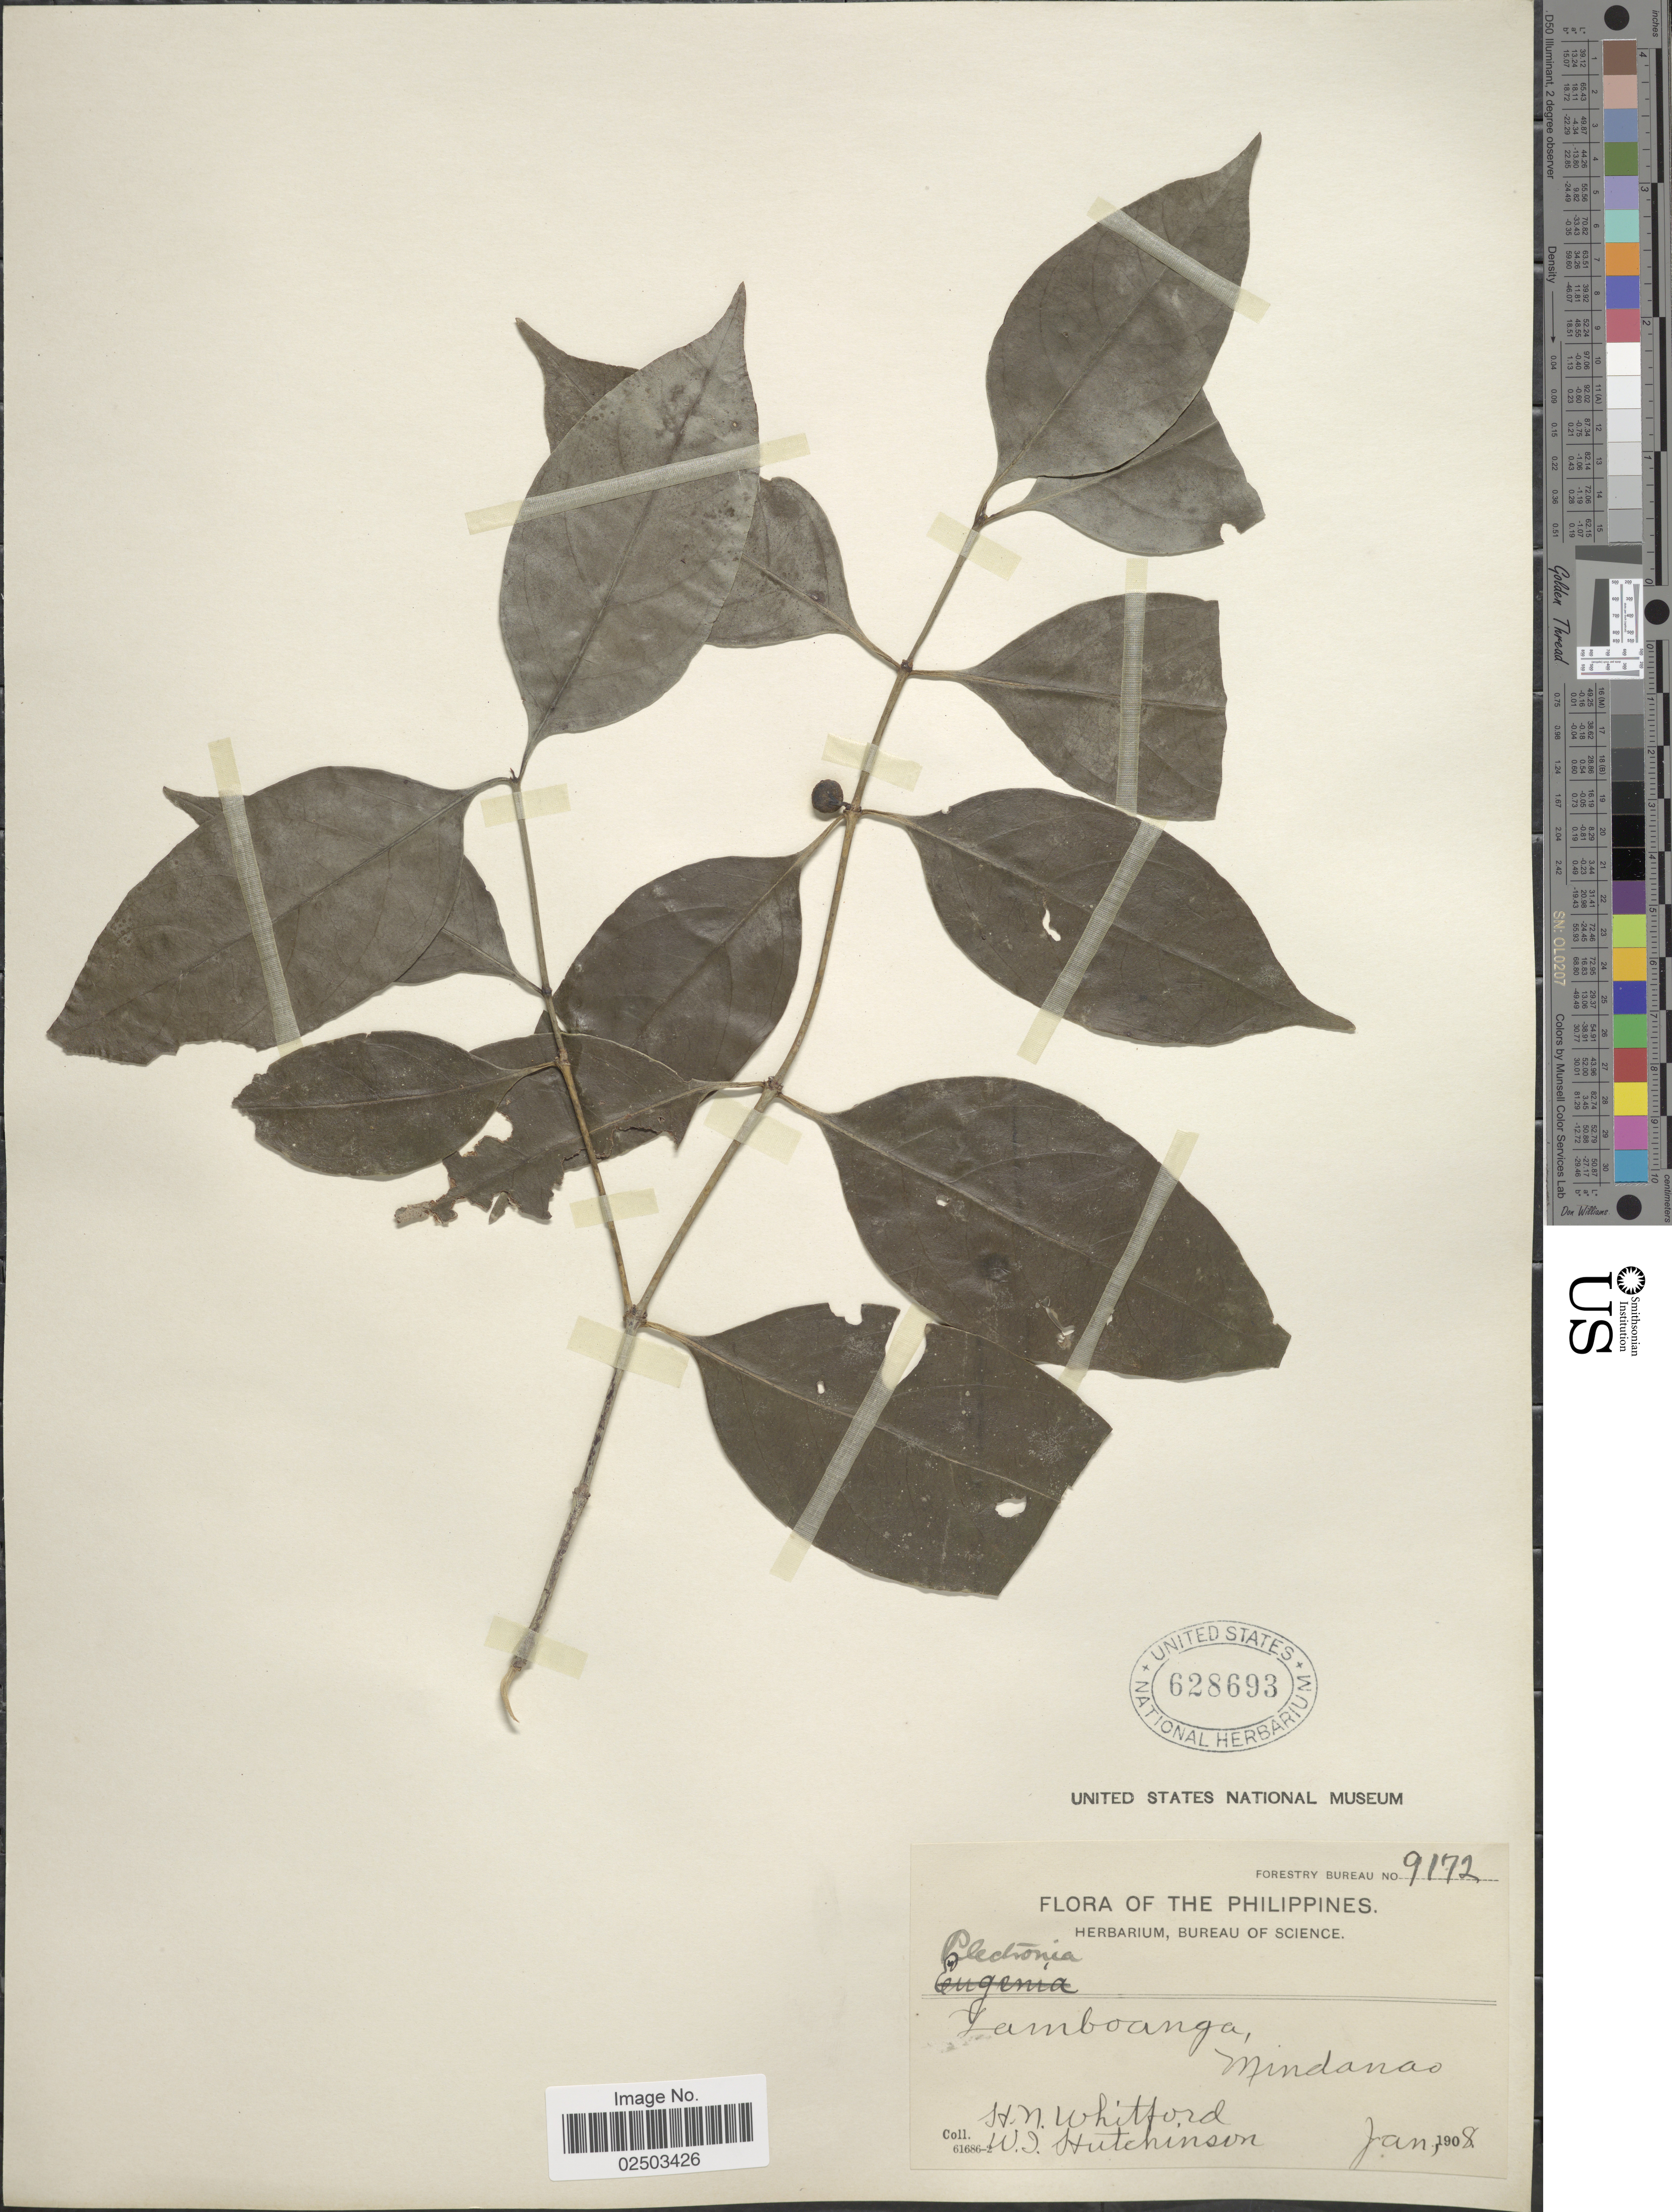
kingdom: Plantae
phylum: Tracheophyta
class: Magnoliopsida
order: Gentianales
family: Rubiaceae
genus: Canthium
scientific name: Canthium glandulosum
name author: (Blanco) Merr.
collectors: H. N. Whitford & W. I. Hutchinson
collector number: Forestry Bureau 9172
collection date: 1908-01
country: Philippines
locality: Zamboanga, Mindanao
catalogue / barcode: US 628693